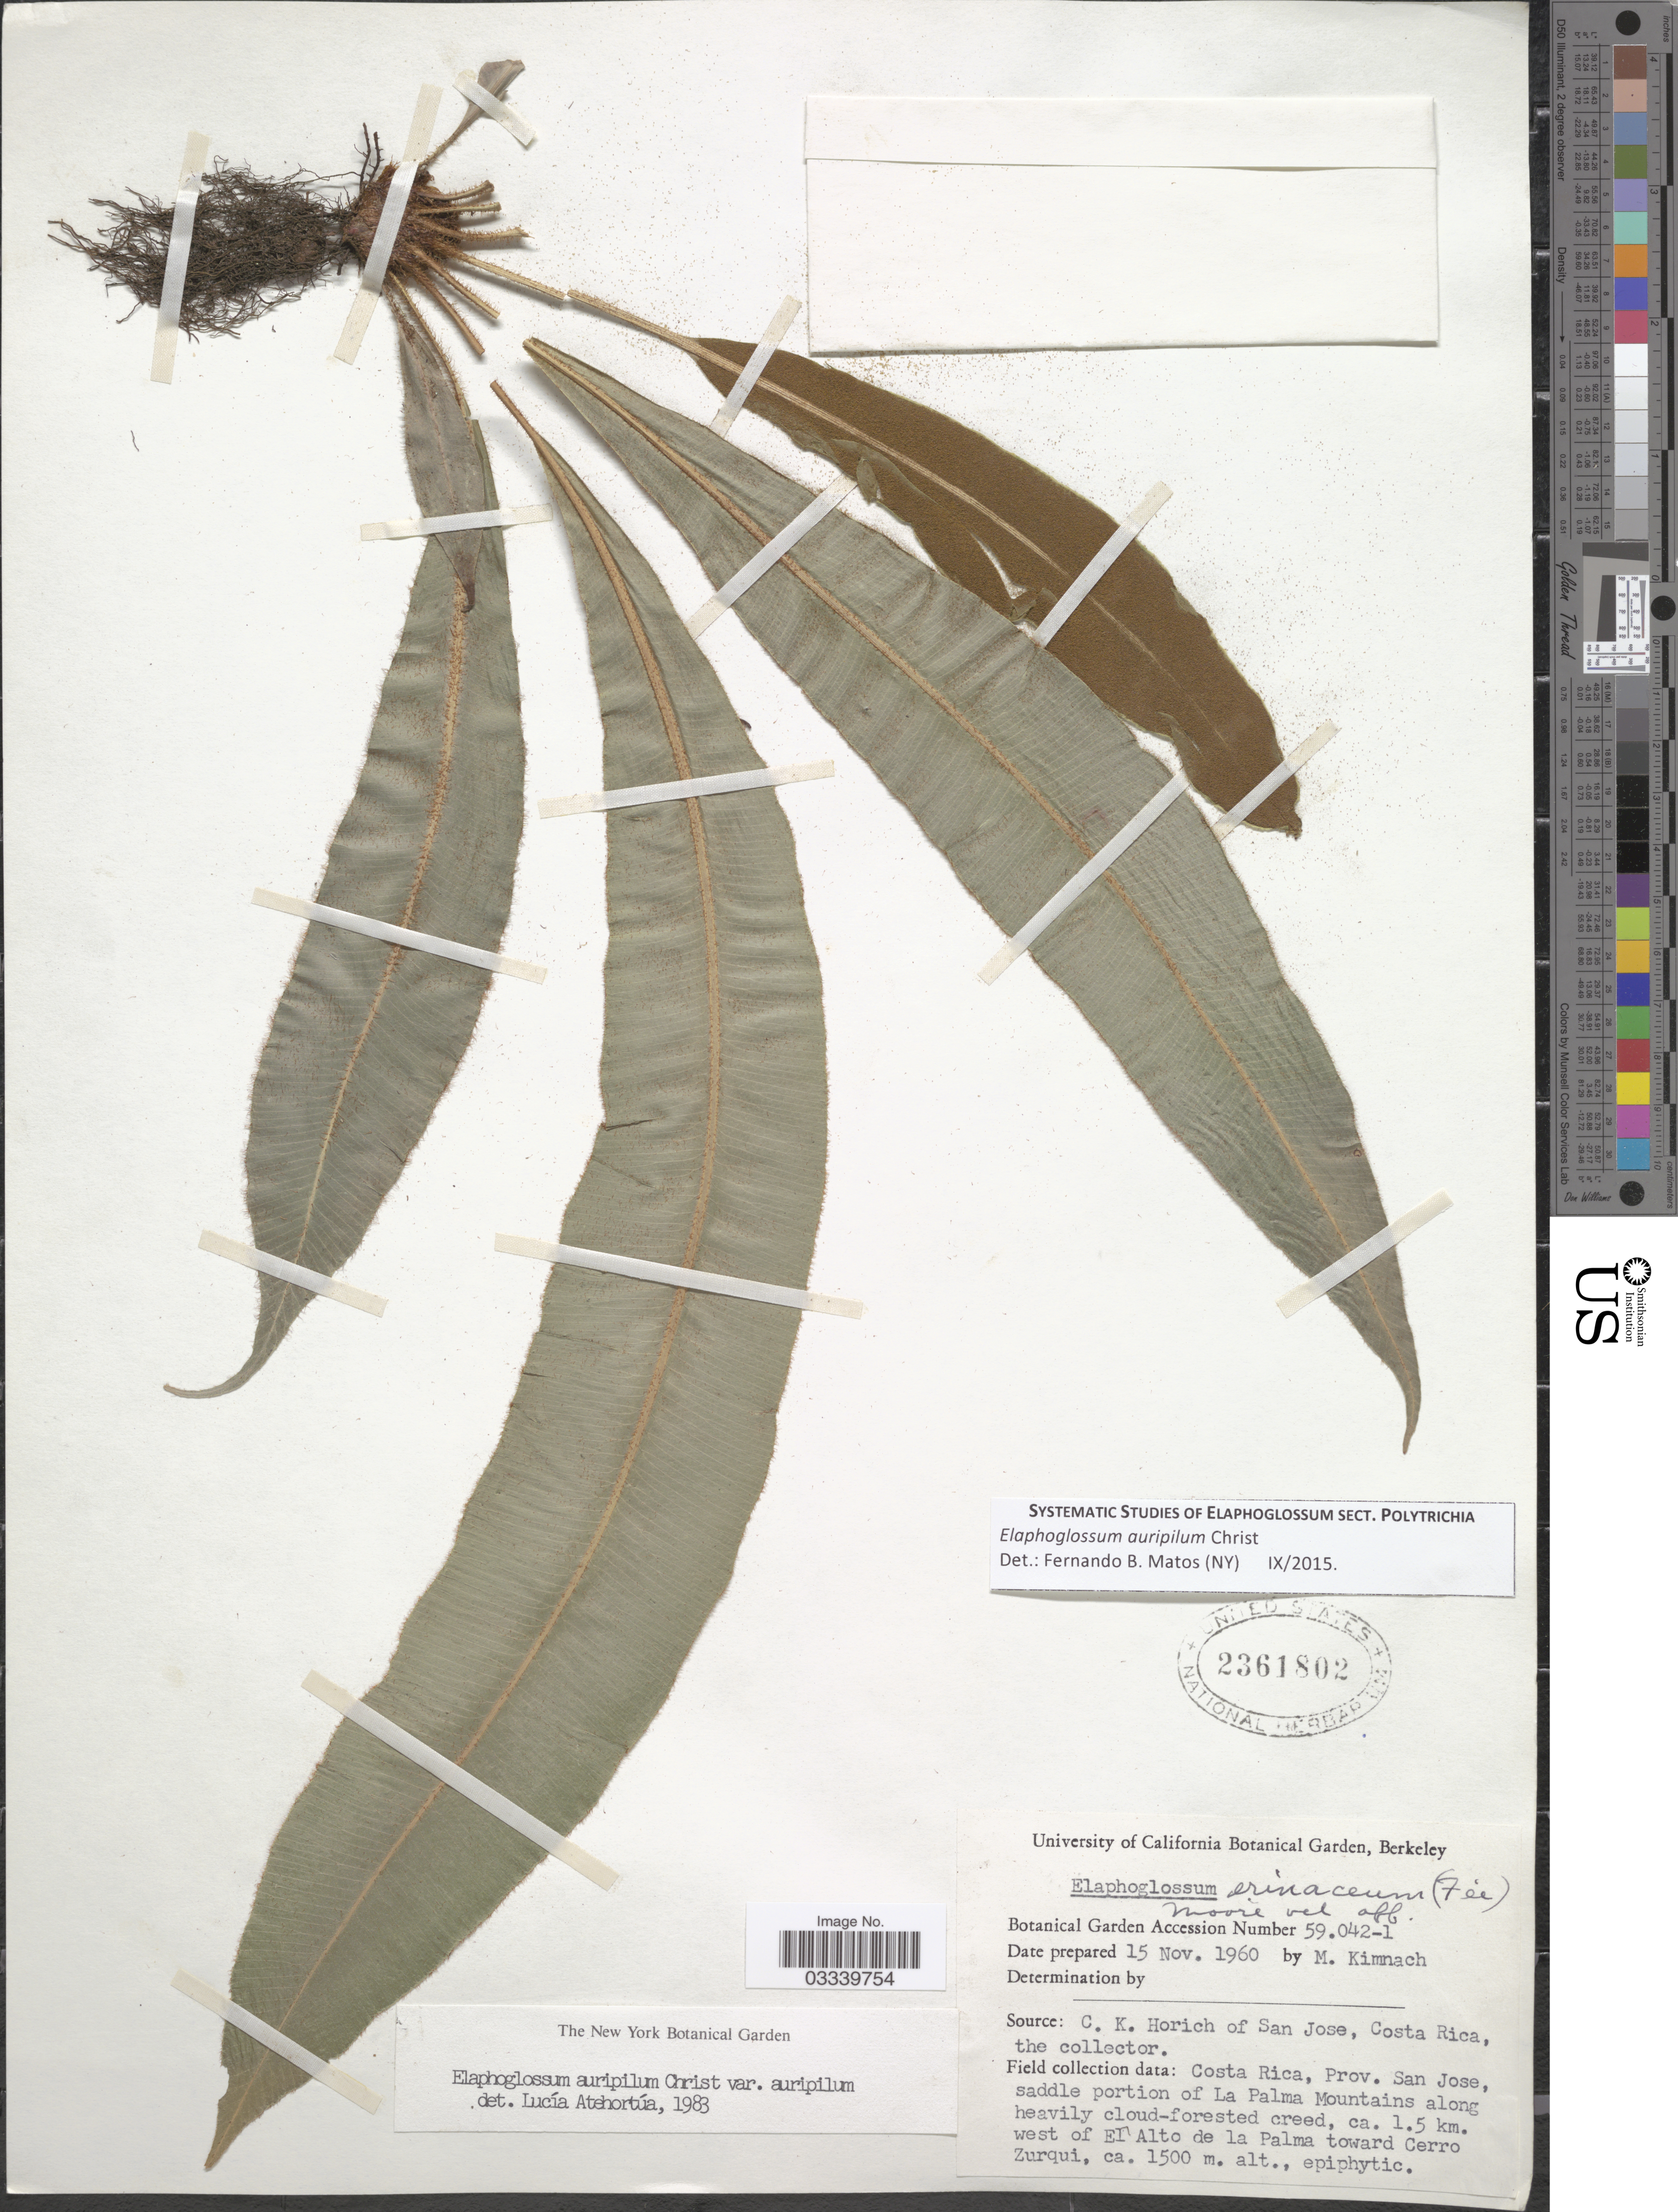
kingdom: Plantae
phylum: Tracheophyta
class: Polypodiopsida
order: Polypodiales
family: Dryopteridaceae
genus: Elaphoglossum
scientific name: Elaphoglossum auripilum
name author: Christ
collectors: M. W. Kimnach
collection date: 1960-11-15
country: United States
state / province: California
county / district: Alameda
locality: University of California Botanical Garden, Berkeley.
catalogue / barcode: US 2361802